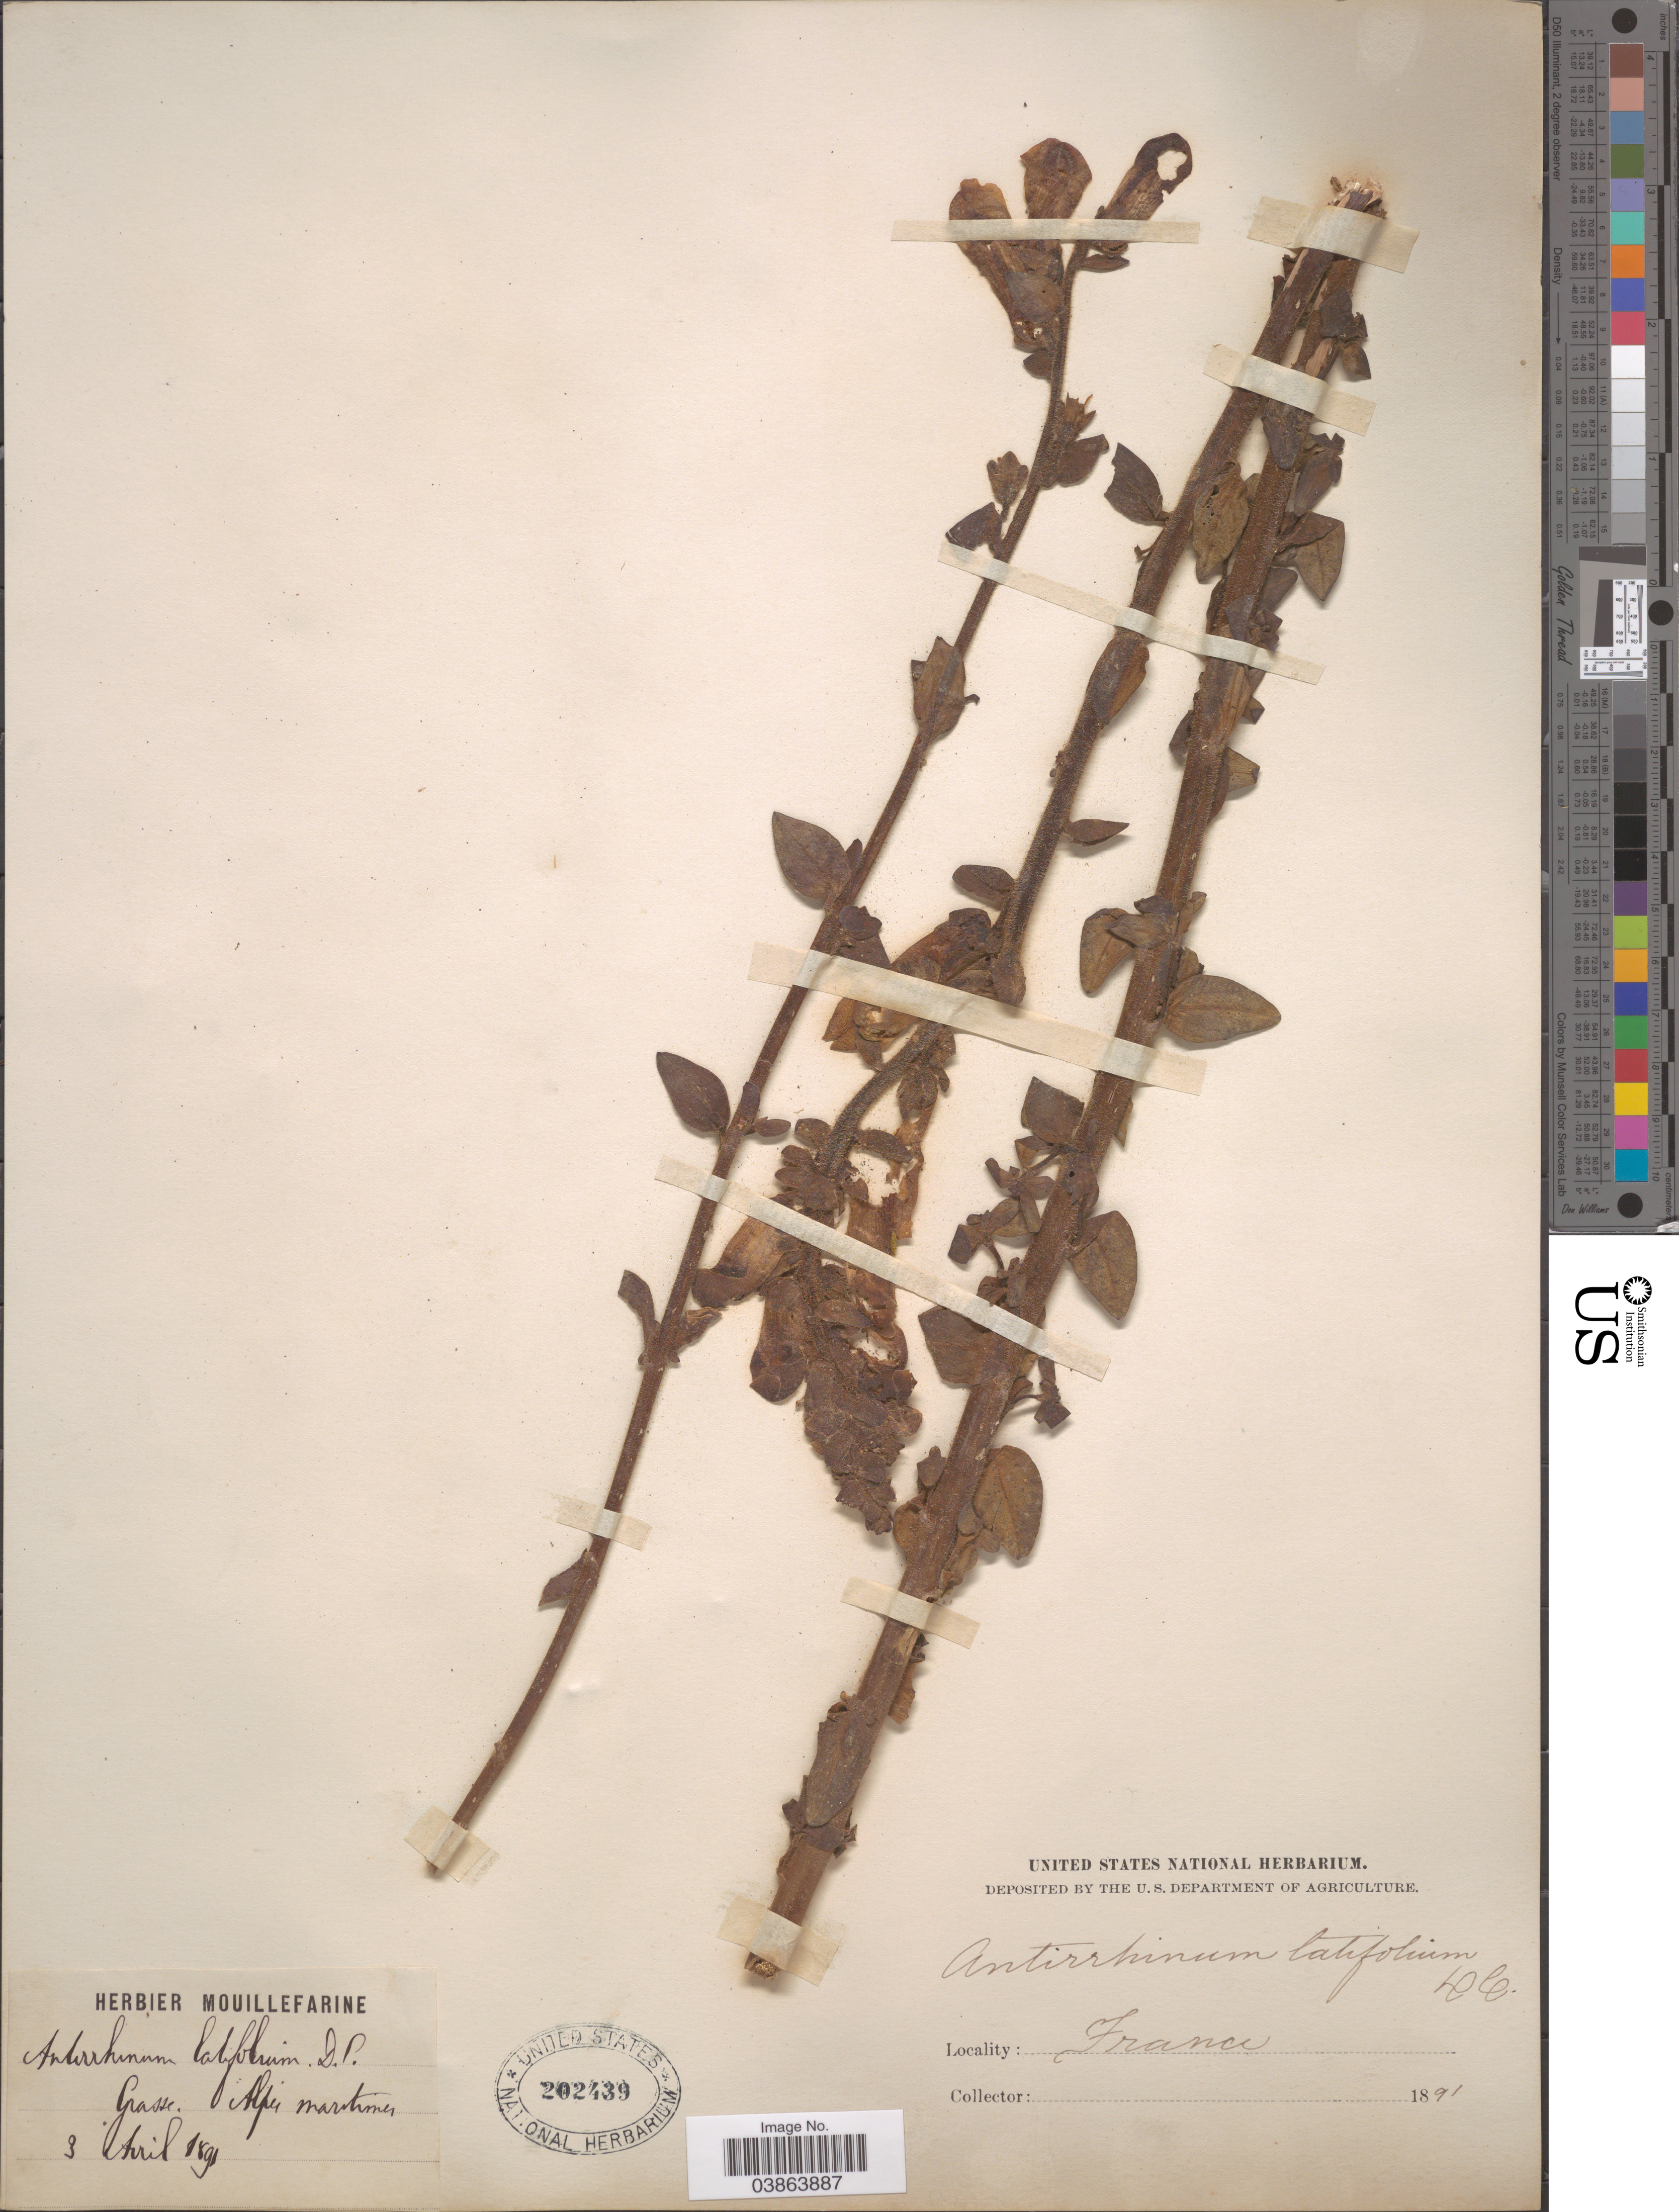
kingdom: Plantae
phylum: Tracheophyta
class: Magnoliopsida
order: Lamiales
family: Plantaginaceae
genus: Antirrhinum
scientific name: Antirrhinum latifolium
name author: Mill.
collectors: ex herb. Mouillefarine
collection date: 1891-04-03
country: France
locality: Grasse.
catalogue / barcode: US 202439